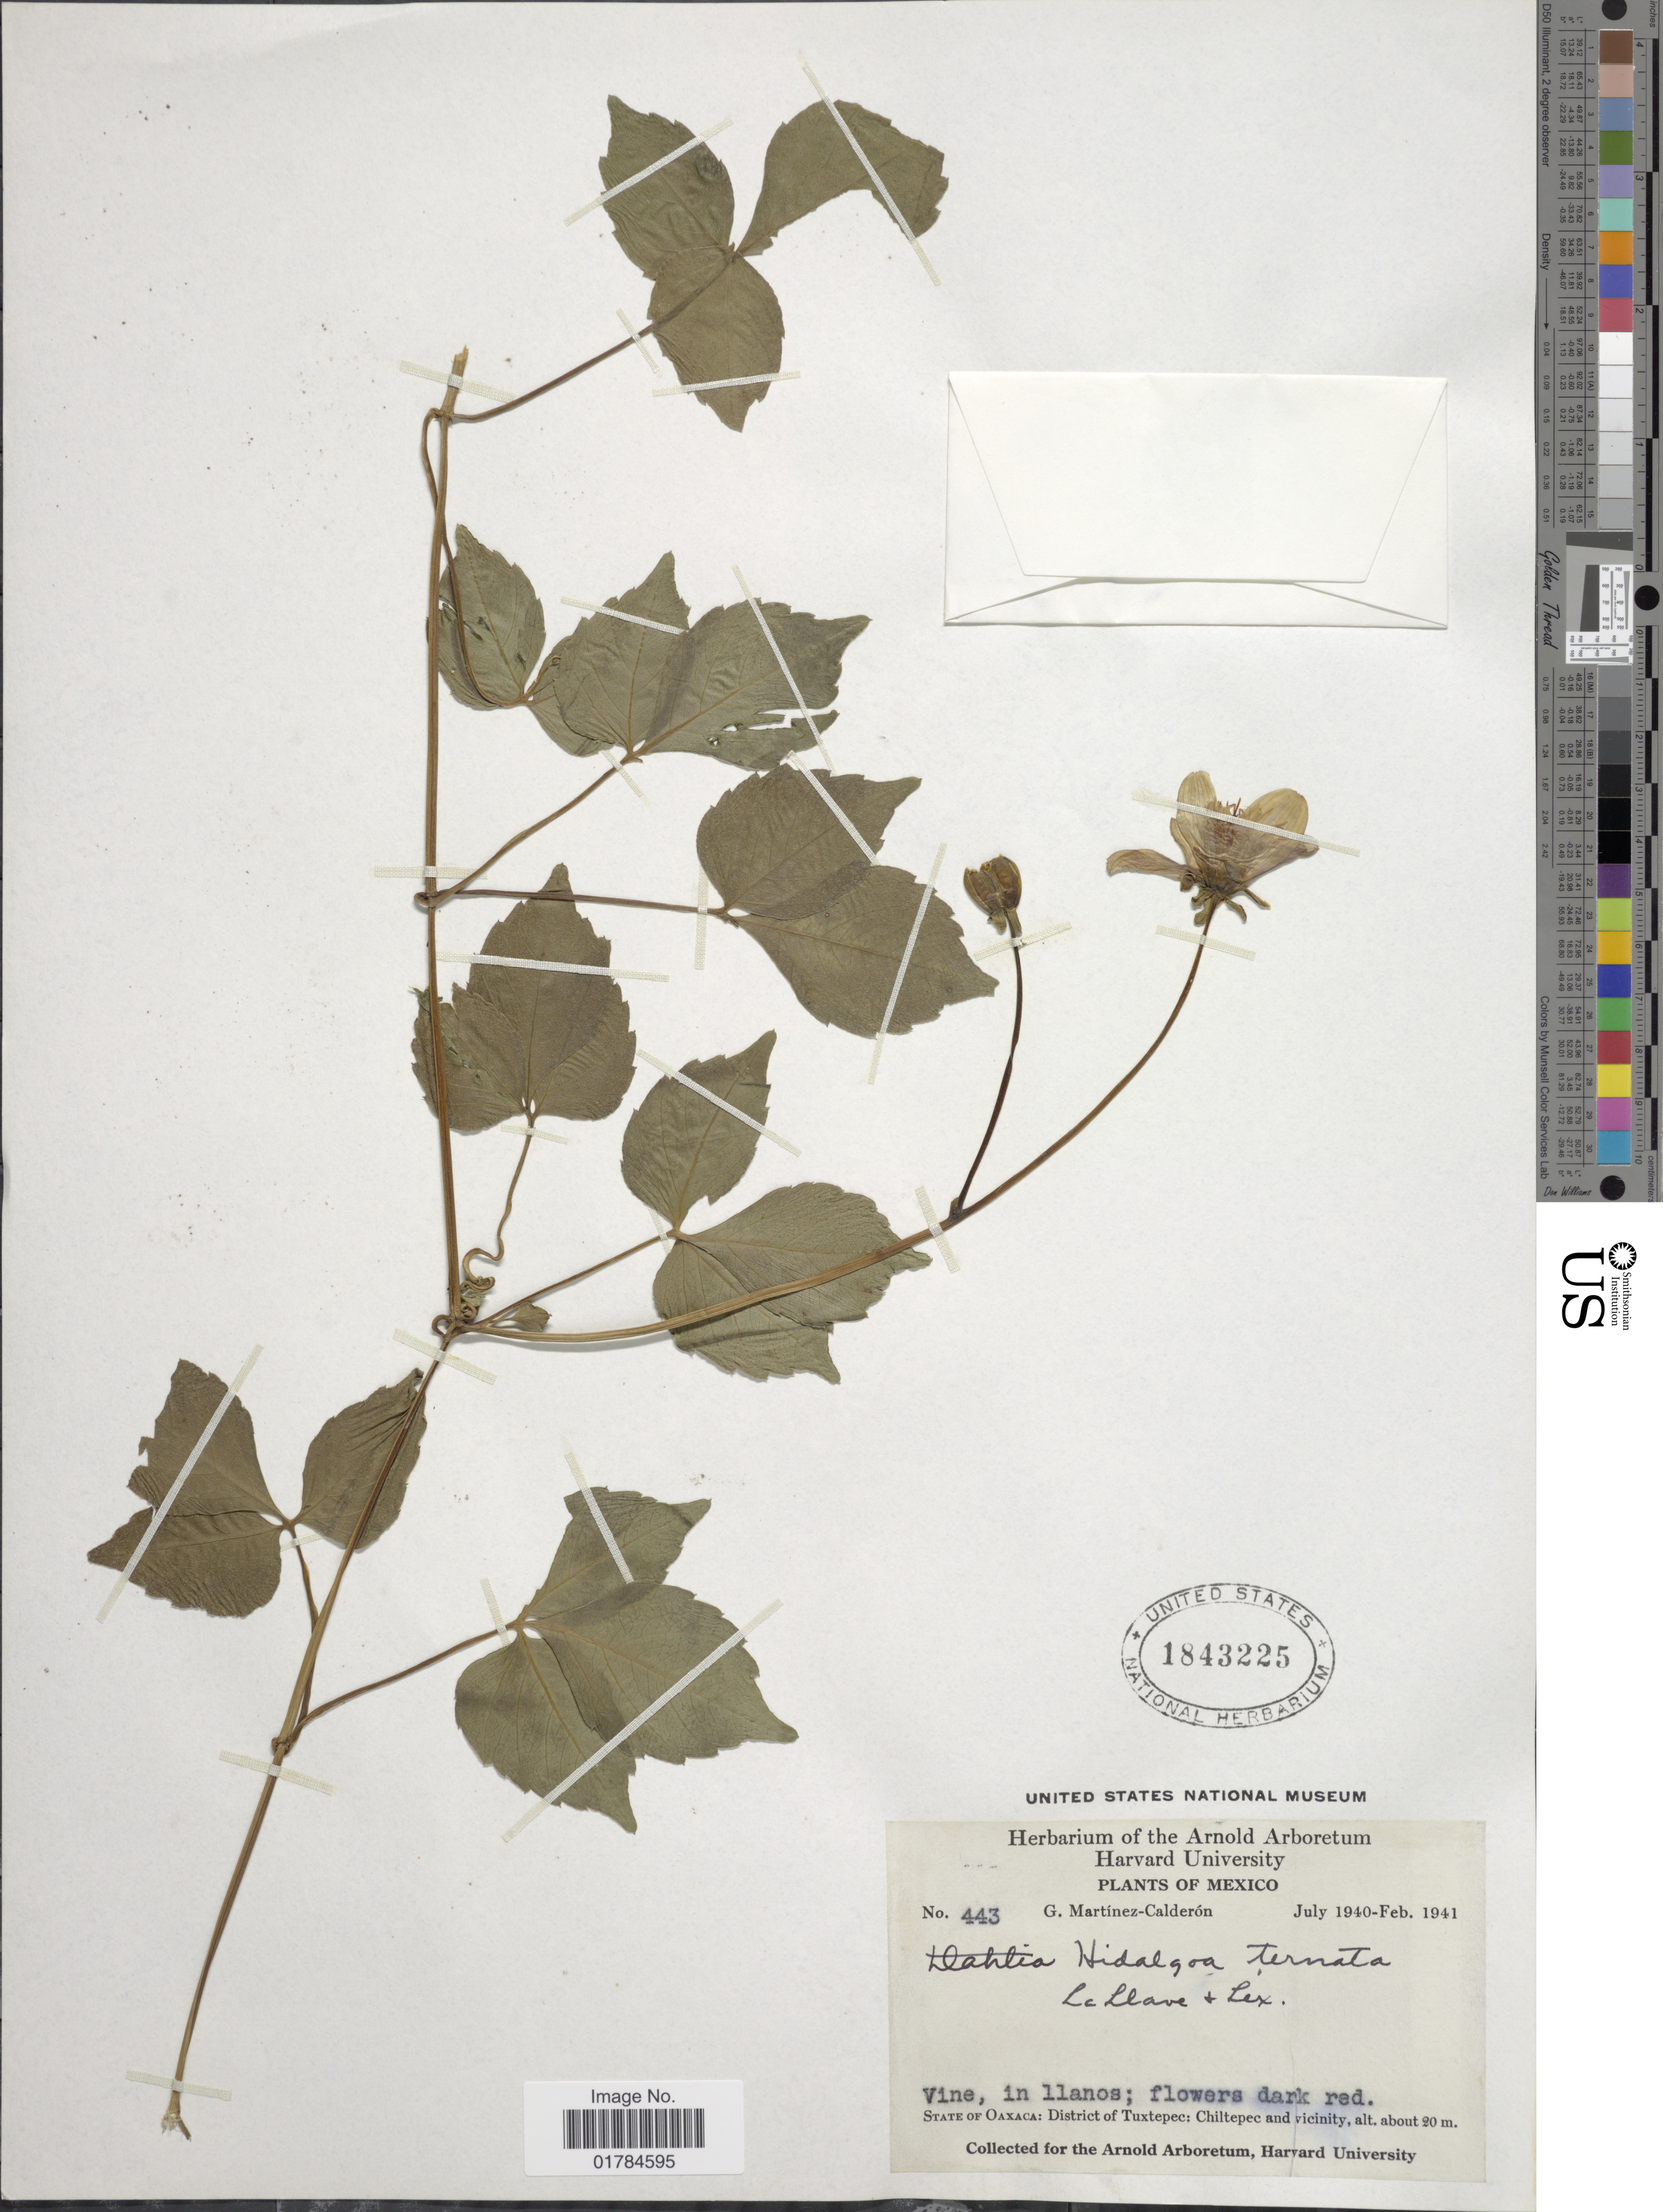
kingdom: Plantae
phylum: Tracheophyta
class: Magnoliopsida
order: Asterales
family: Asteraceae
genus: Hidalgoa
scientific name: Hidalgoa ternata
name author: La Llave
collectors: G. Martínez Calderón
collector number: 443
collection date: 1940-07/1941-02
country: Mexico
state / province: Oaxaca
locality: District of Tuxtepec: Chiltepec and vicinity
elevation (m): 20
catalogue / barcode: US 1843225